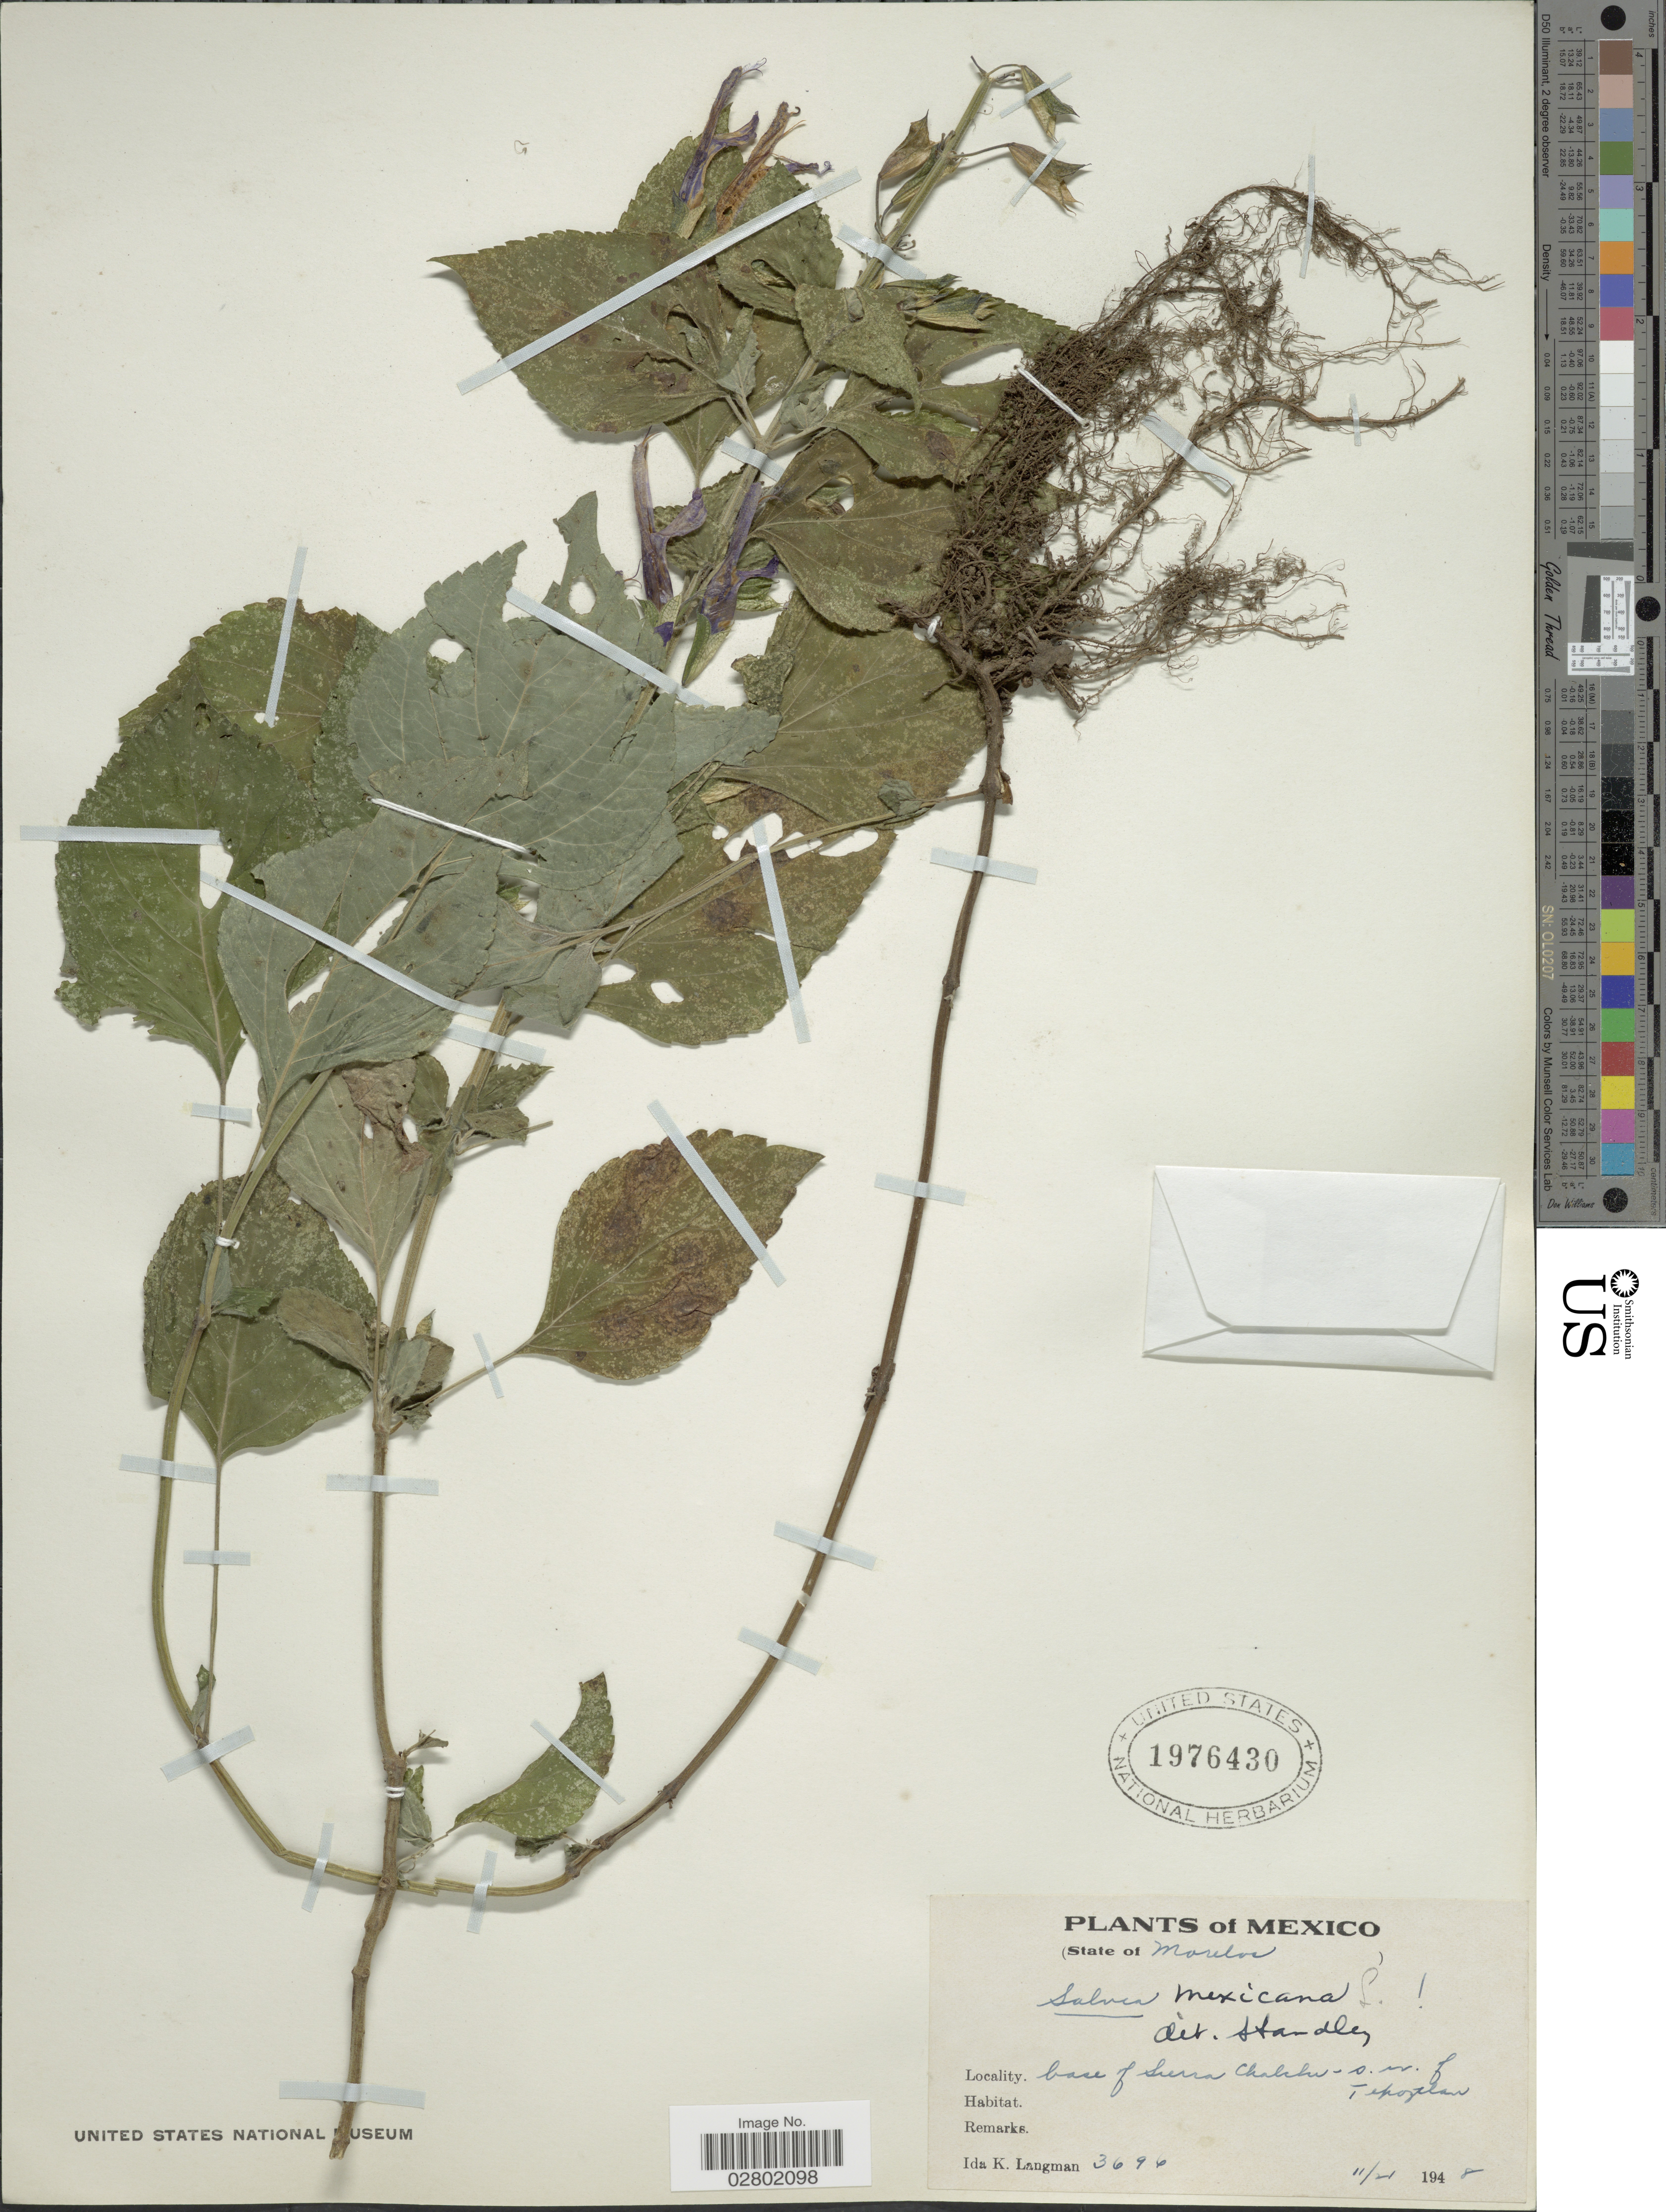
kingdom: Plantae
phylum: Tracheophyta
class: Magnoliopsida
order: Lamiales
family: Lamiaceae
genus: Salvia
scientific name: Salvia mexicana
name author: L.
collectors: I. K. Langman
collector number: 3696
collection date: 1948-11-21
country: Mexico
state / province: Morelos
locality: Base of Sierra Chalehe-s.w. of Tepoxtlan.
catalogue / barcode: US 1976430